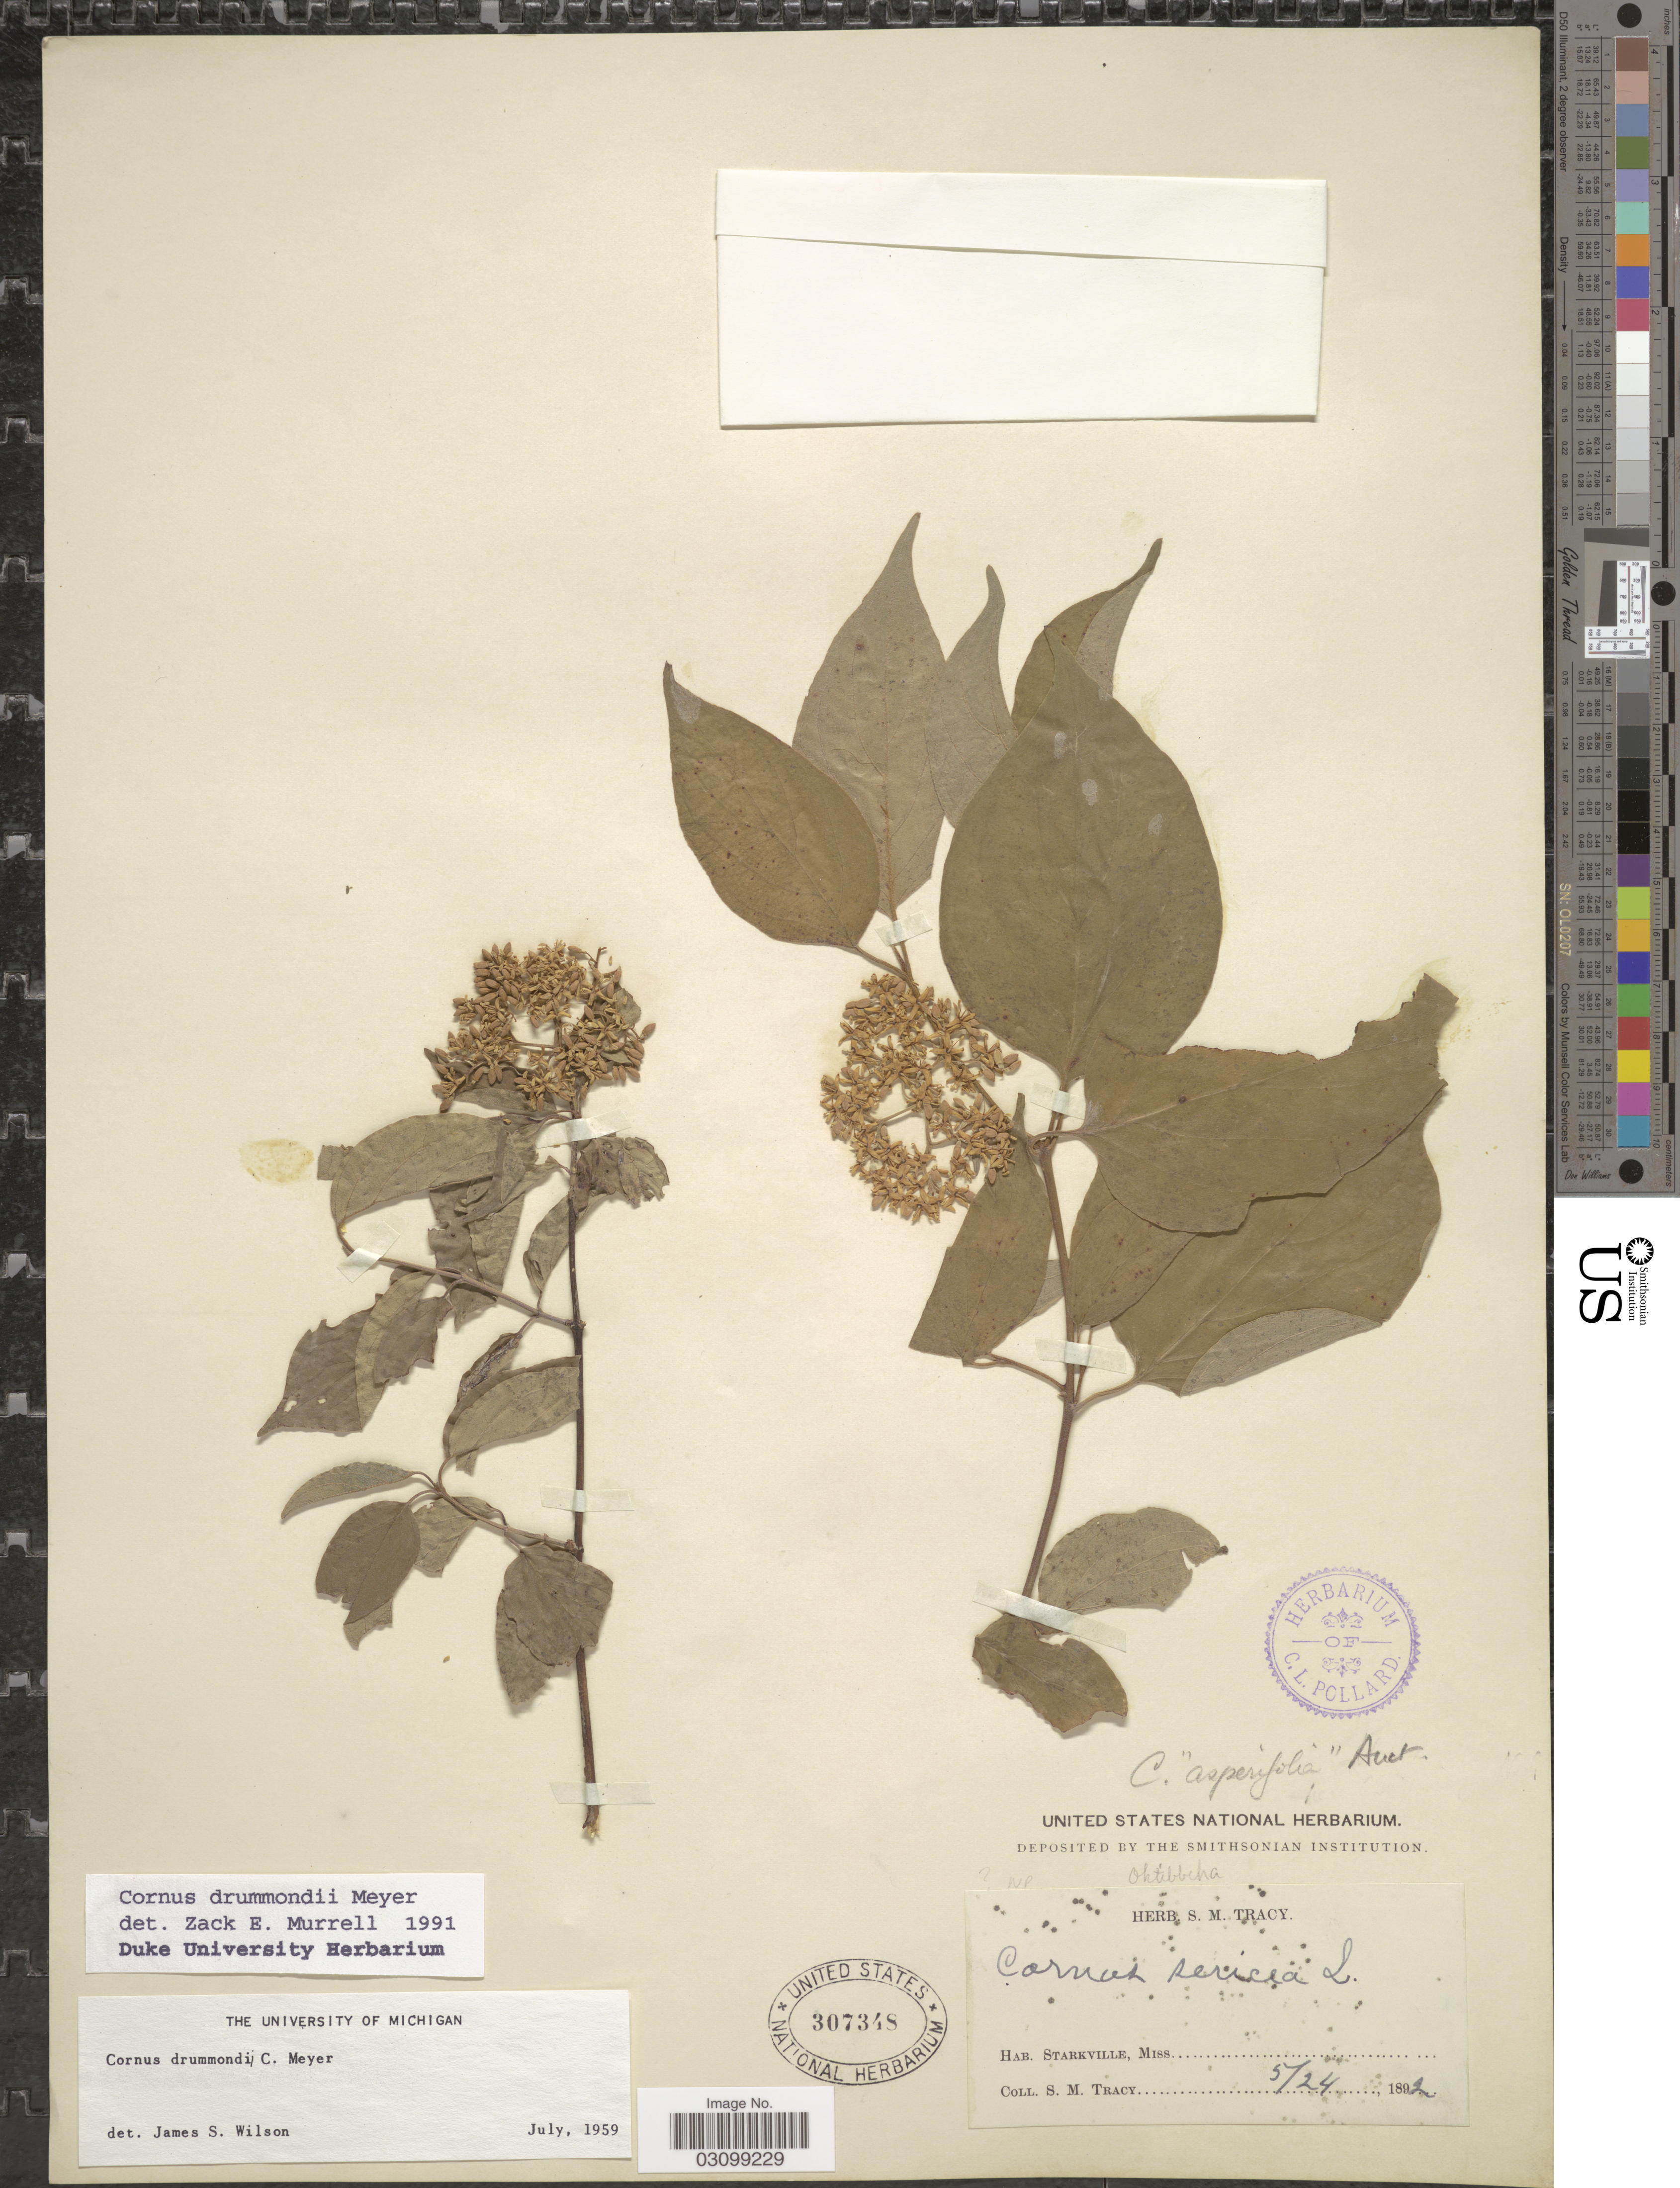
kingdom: Plantae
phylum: Tracheophyta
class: Magnoliopsida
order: Cornales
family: Cornaceae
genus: Cornus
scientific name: Cornus drummondii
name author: C.A. Mey.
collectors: S. M. Tracy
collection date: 1892-05-24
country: United States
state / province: Mississippi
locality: Hab. Starkville.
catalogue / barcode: US 307348